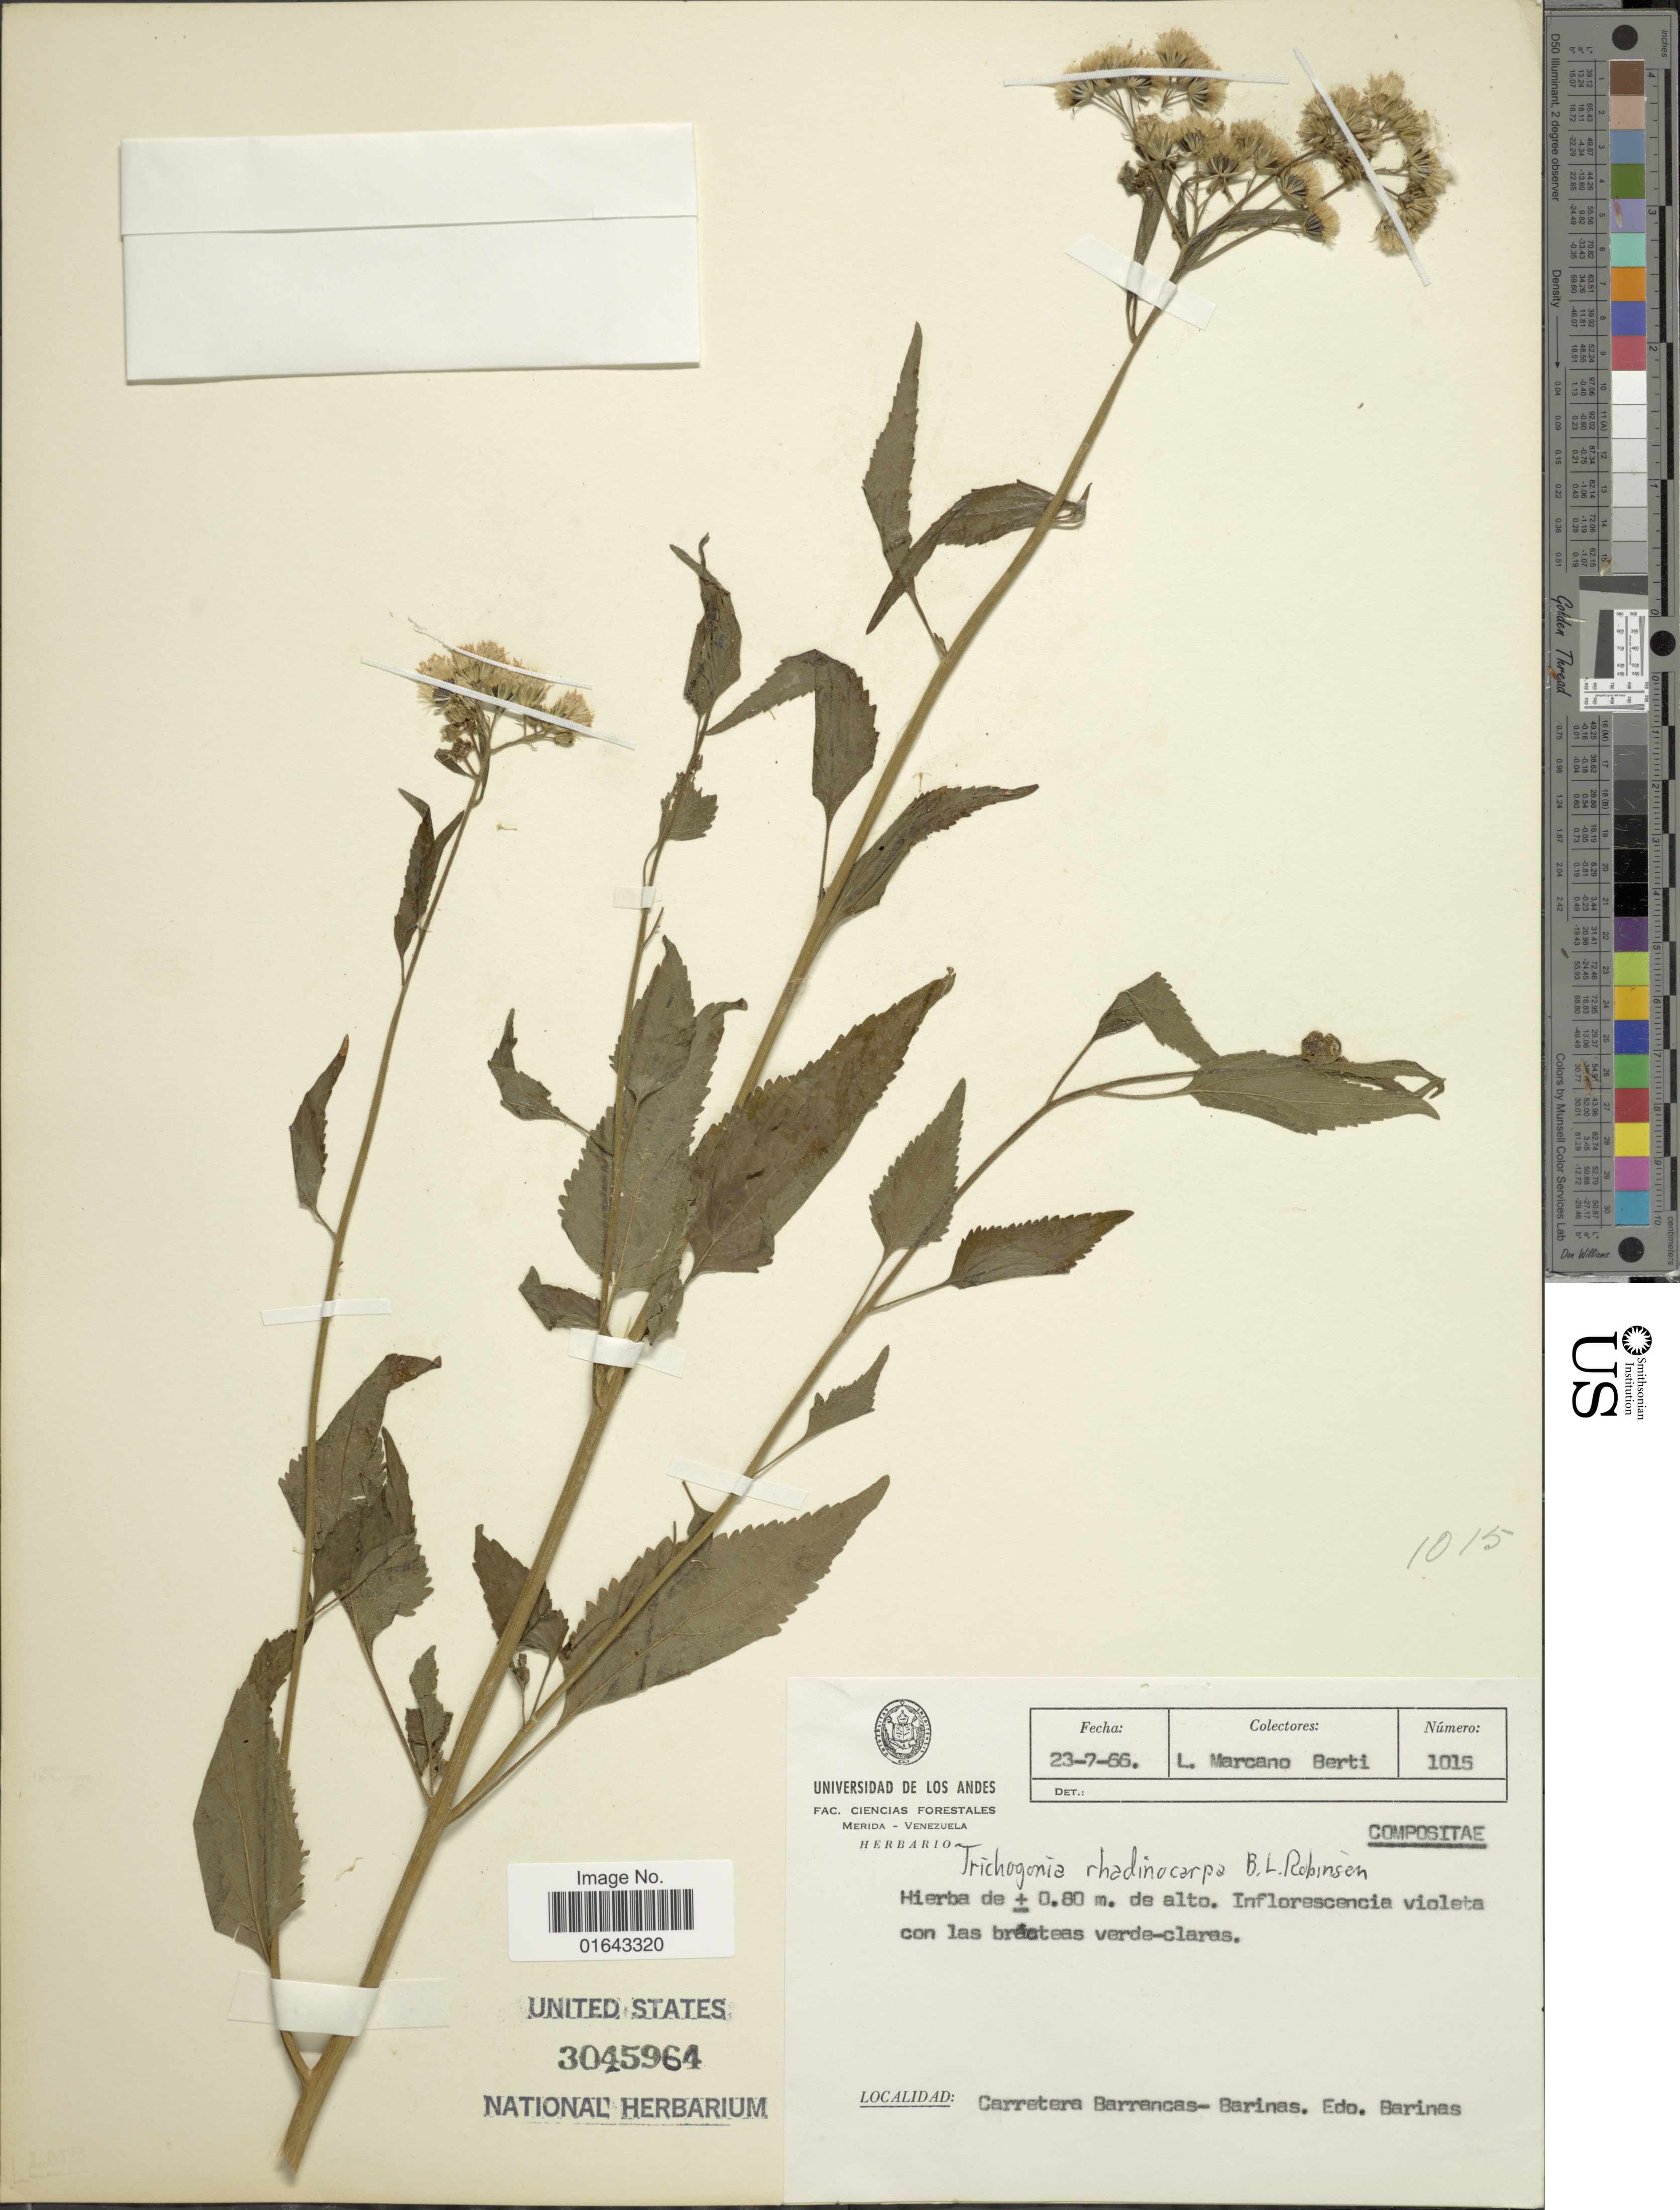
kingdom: Plantae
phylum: Tracheophyta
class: Magnoliopsida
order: Asterales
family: Asteraceae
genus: Trichogonia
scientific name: Trichogonia rhadinocarpa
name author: B.L. Rob.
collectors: L. Marcano-Berti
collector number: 1015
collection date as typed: Transcribed d/m/y: 23/7/65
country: Venezuela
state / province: Barinas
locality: Carretera Barrancas - Barinas. Edo. Barinas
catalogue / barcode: US 3045964